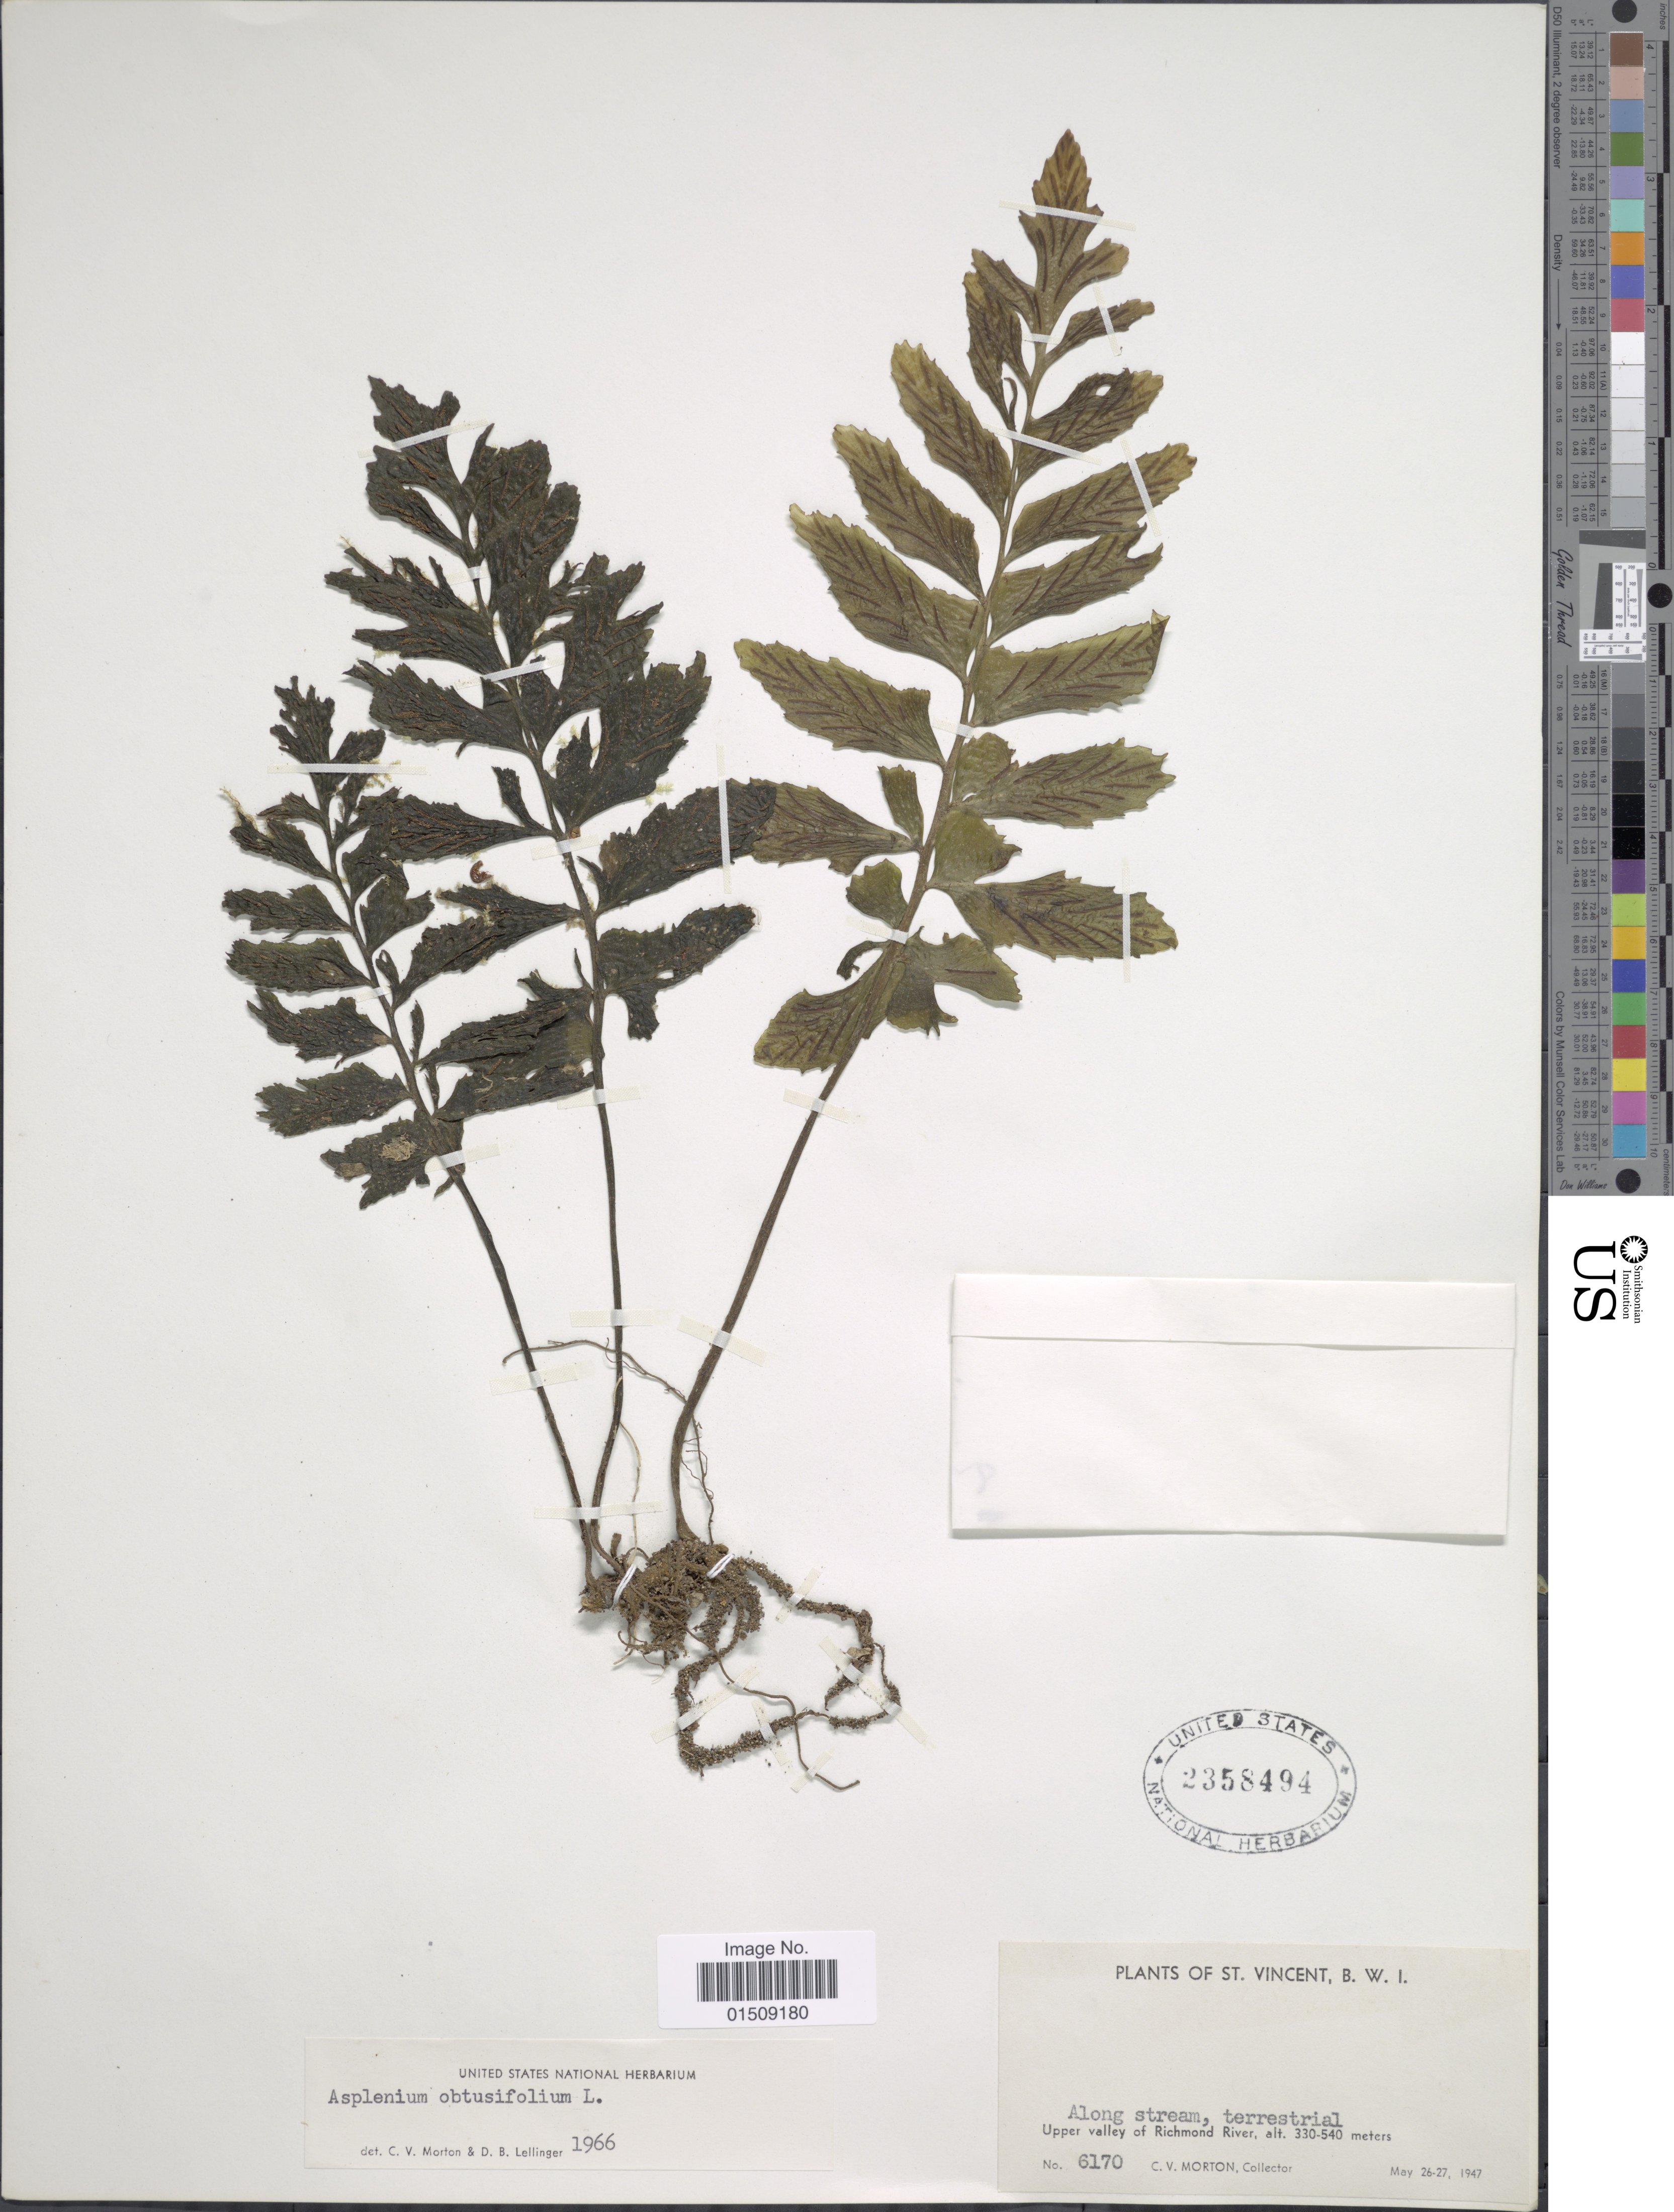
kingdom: Plantae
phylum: Tracheophyta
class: Polypodiopsida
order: Polypodiales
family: Aspleniaceae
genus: Asplenium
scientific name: Asplenium obtusifolium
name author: L.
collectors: C. V. Morton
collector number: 6170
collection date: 1947-05-26/1947-05-27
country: St. Vincent - Grenadines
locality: St. Vincent, B.W.I. Upper valley of Richmond River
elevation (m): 330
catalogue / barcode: US 2358494